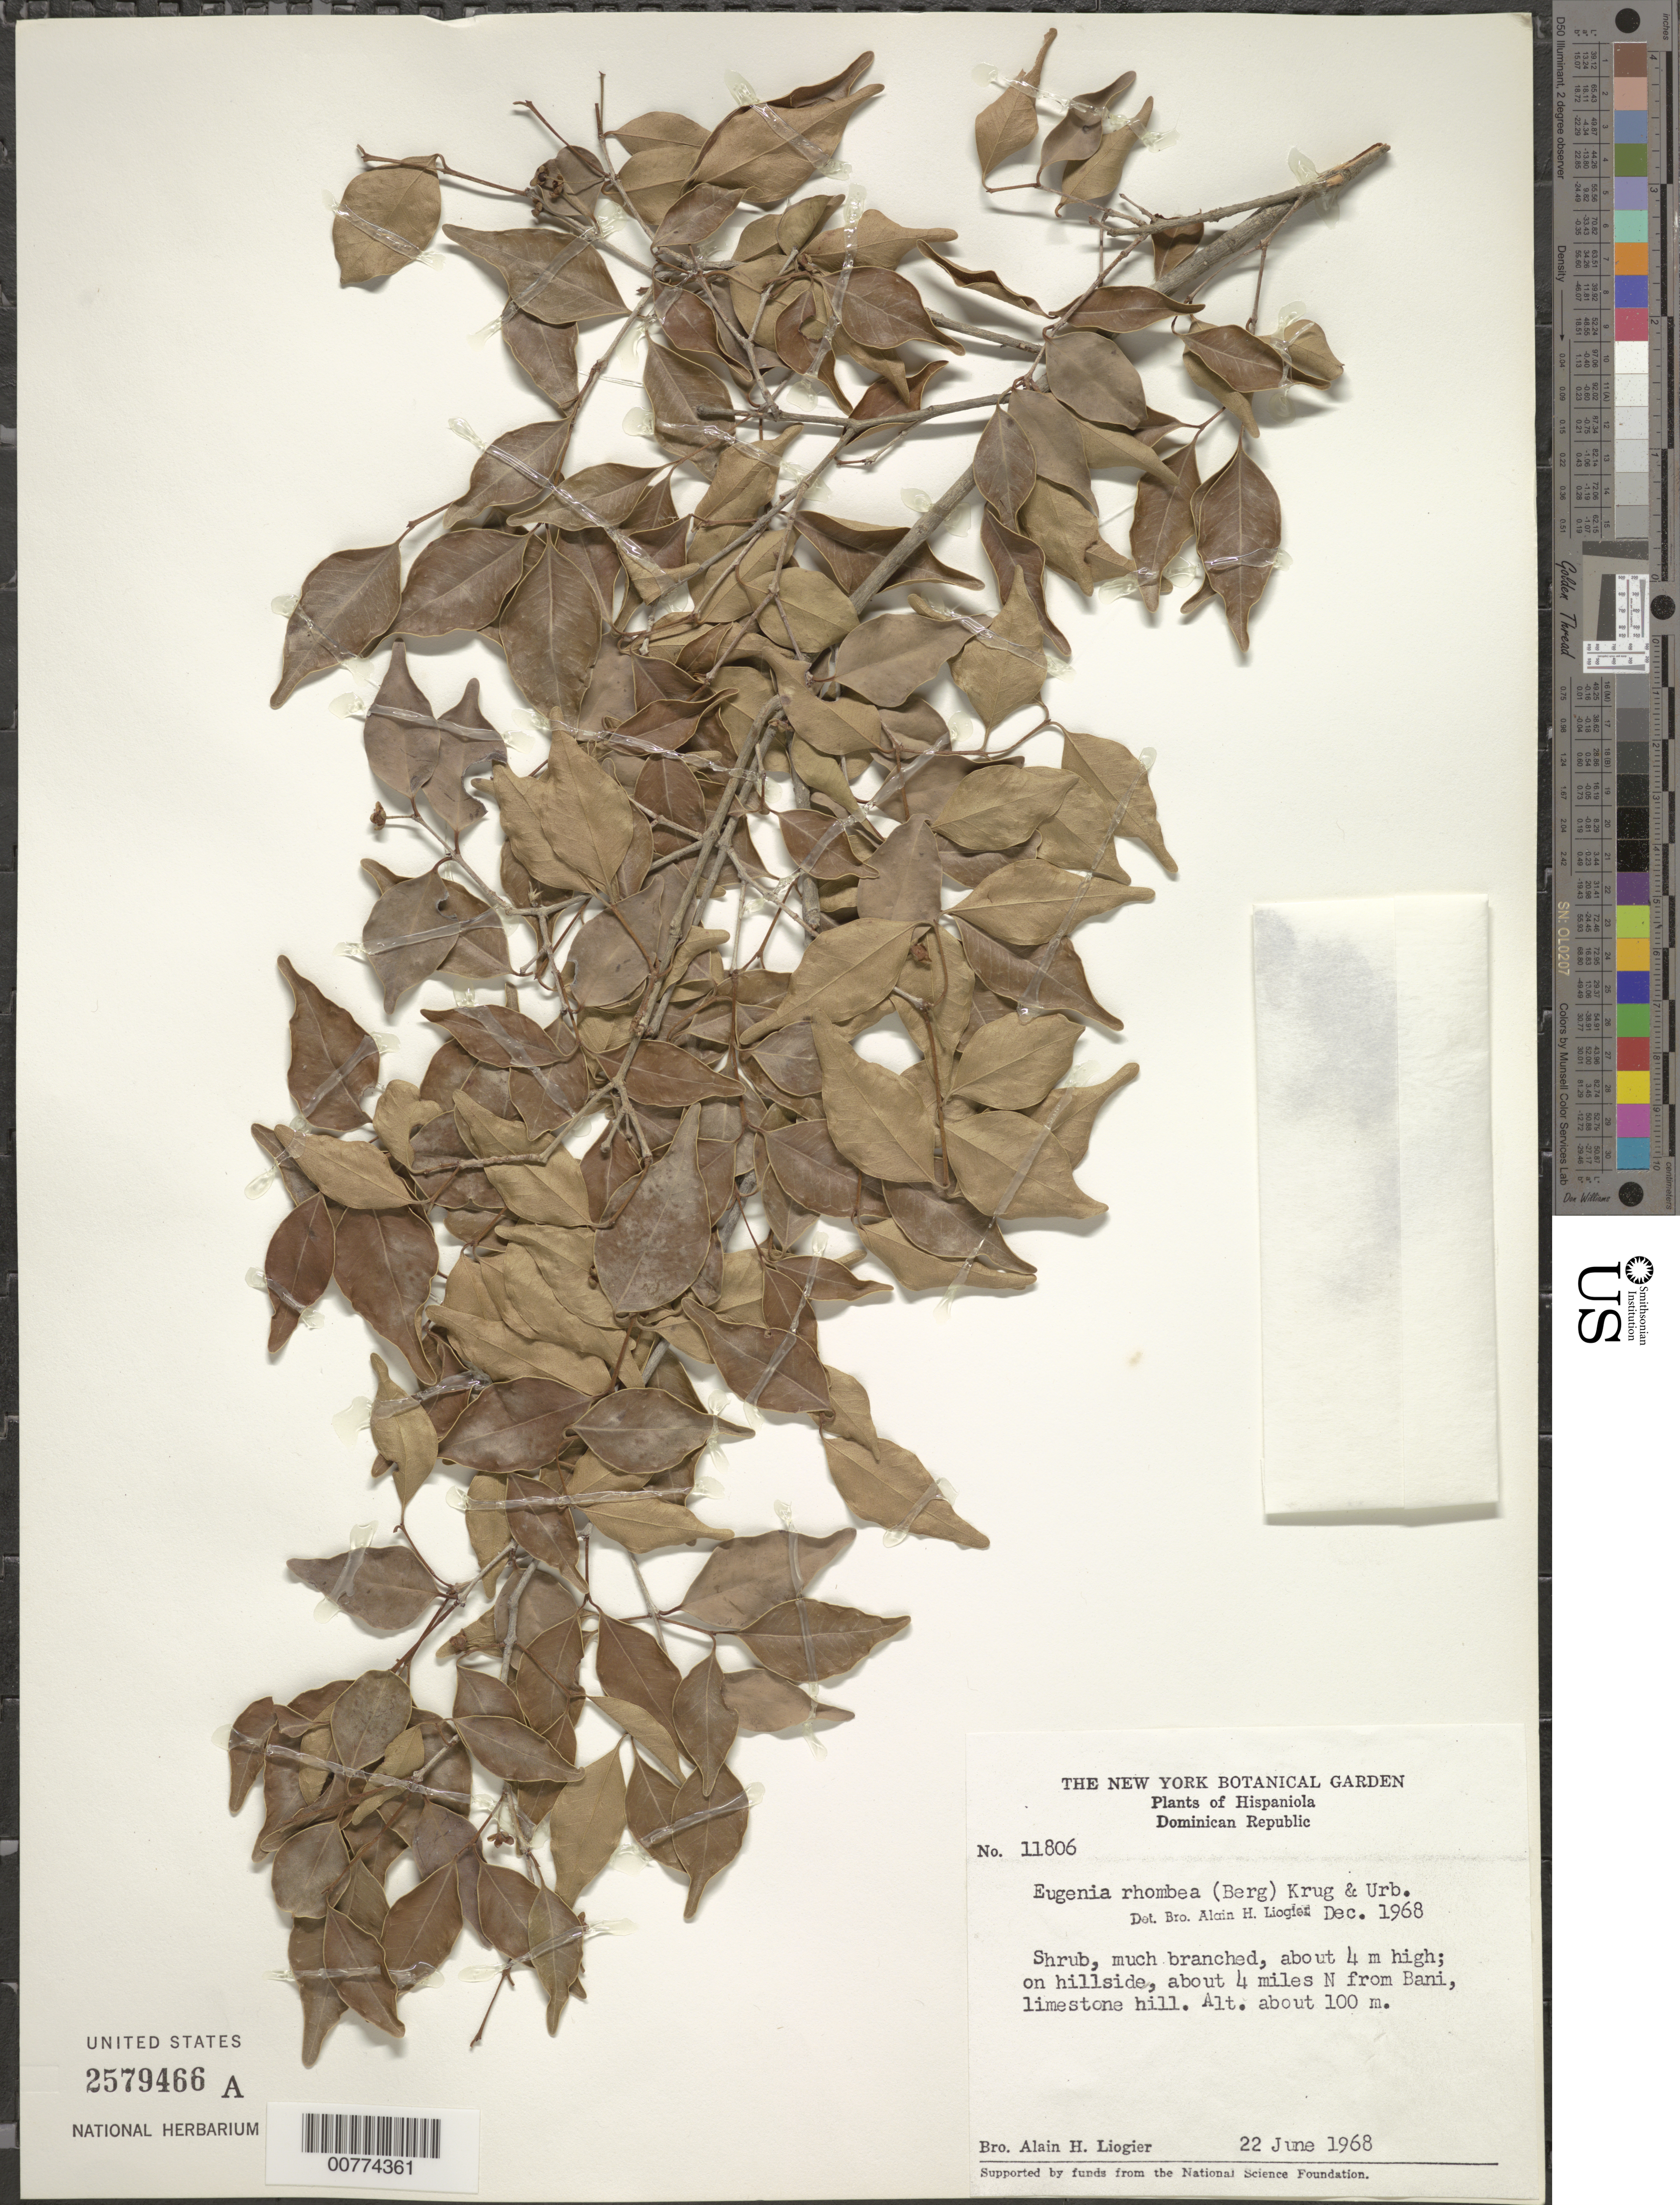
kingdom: Plantae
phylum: Tracheophyta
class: Magnoliopsida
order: Myrtales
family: Myrtaceae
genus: Eugenia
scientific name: Eugenia rhombea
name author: (O. Berg) Krug & Urb.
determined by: Liogier, Alain H.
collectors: A. H. Liogier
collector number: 11806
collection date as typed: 22 Jun 1968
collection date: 1968-06-22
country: Dominican Republic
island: Hispaniola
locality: About 4 miles N from Bani.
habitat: On hillside, limestone hill.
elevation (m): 100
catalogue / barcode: US 2579466A